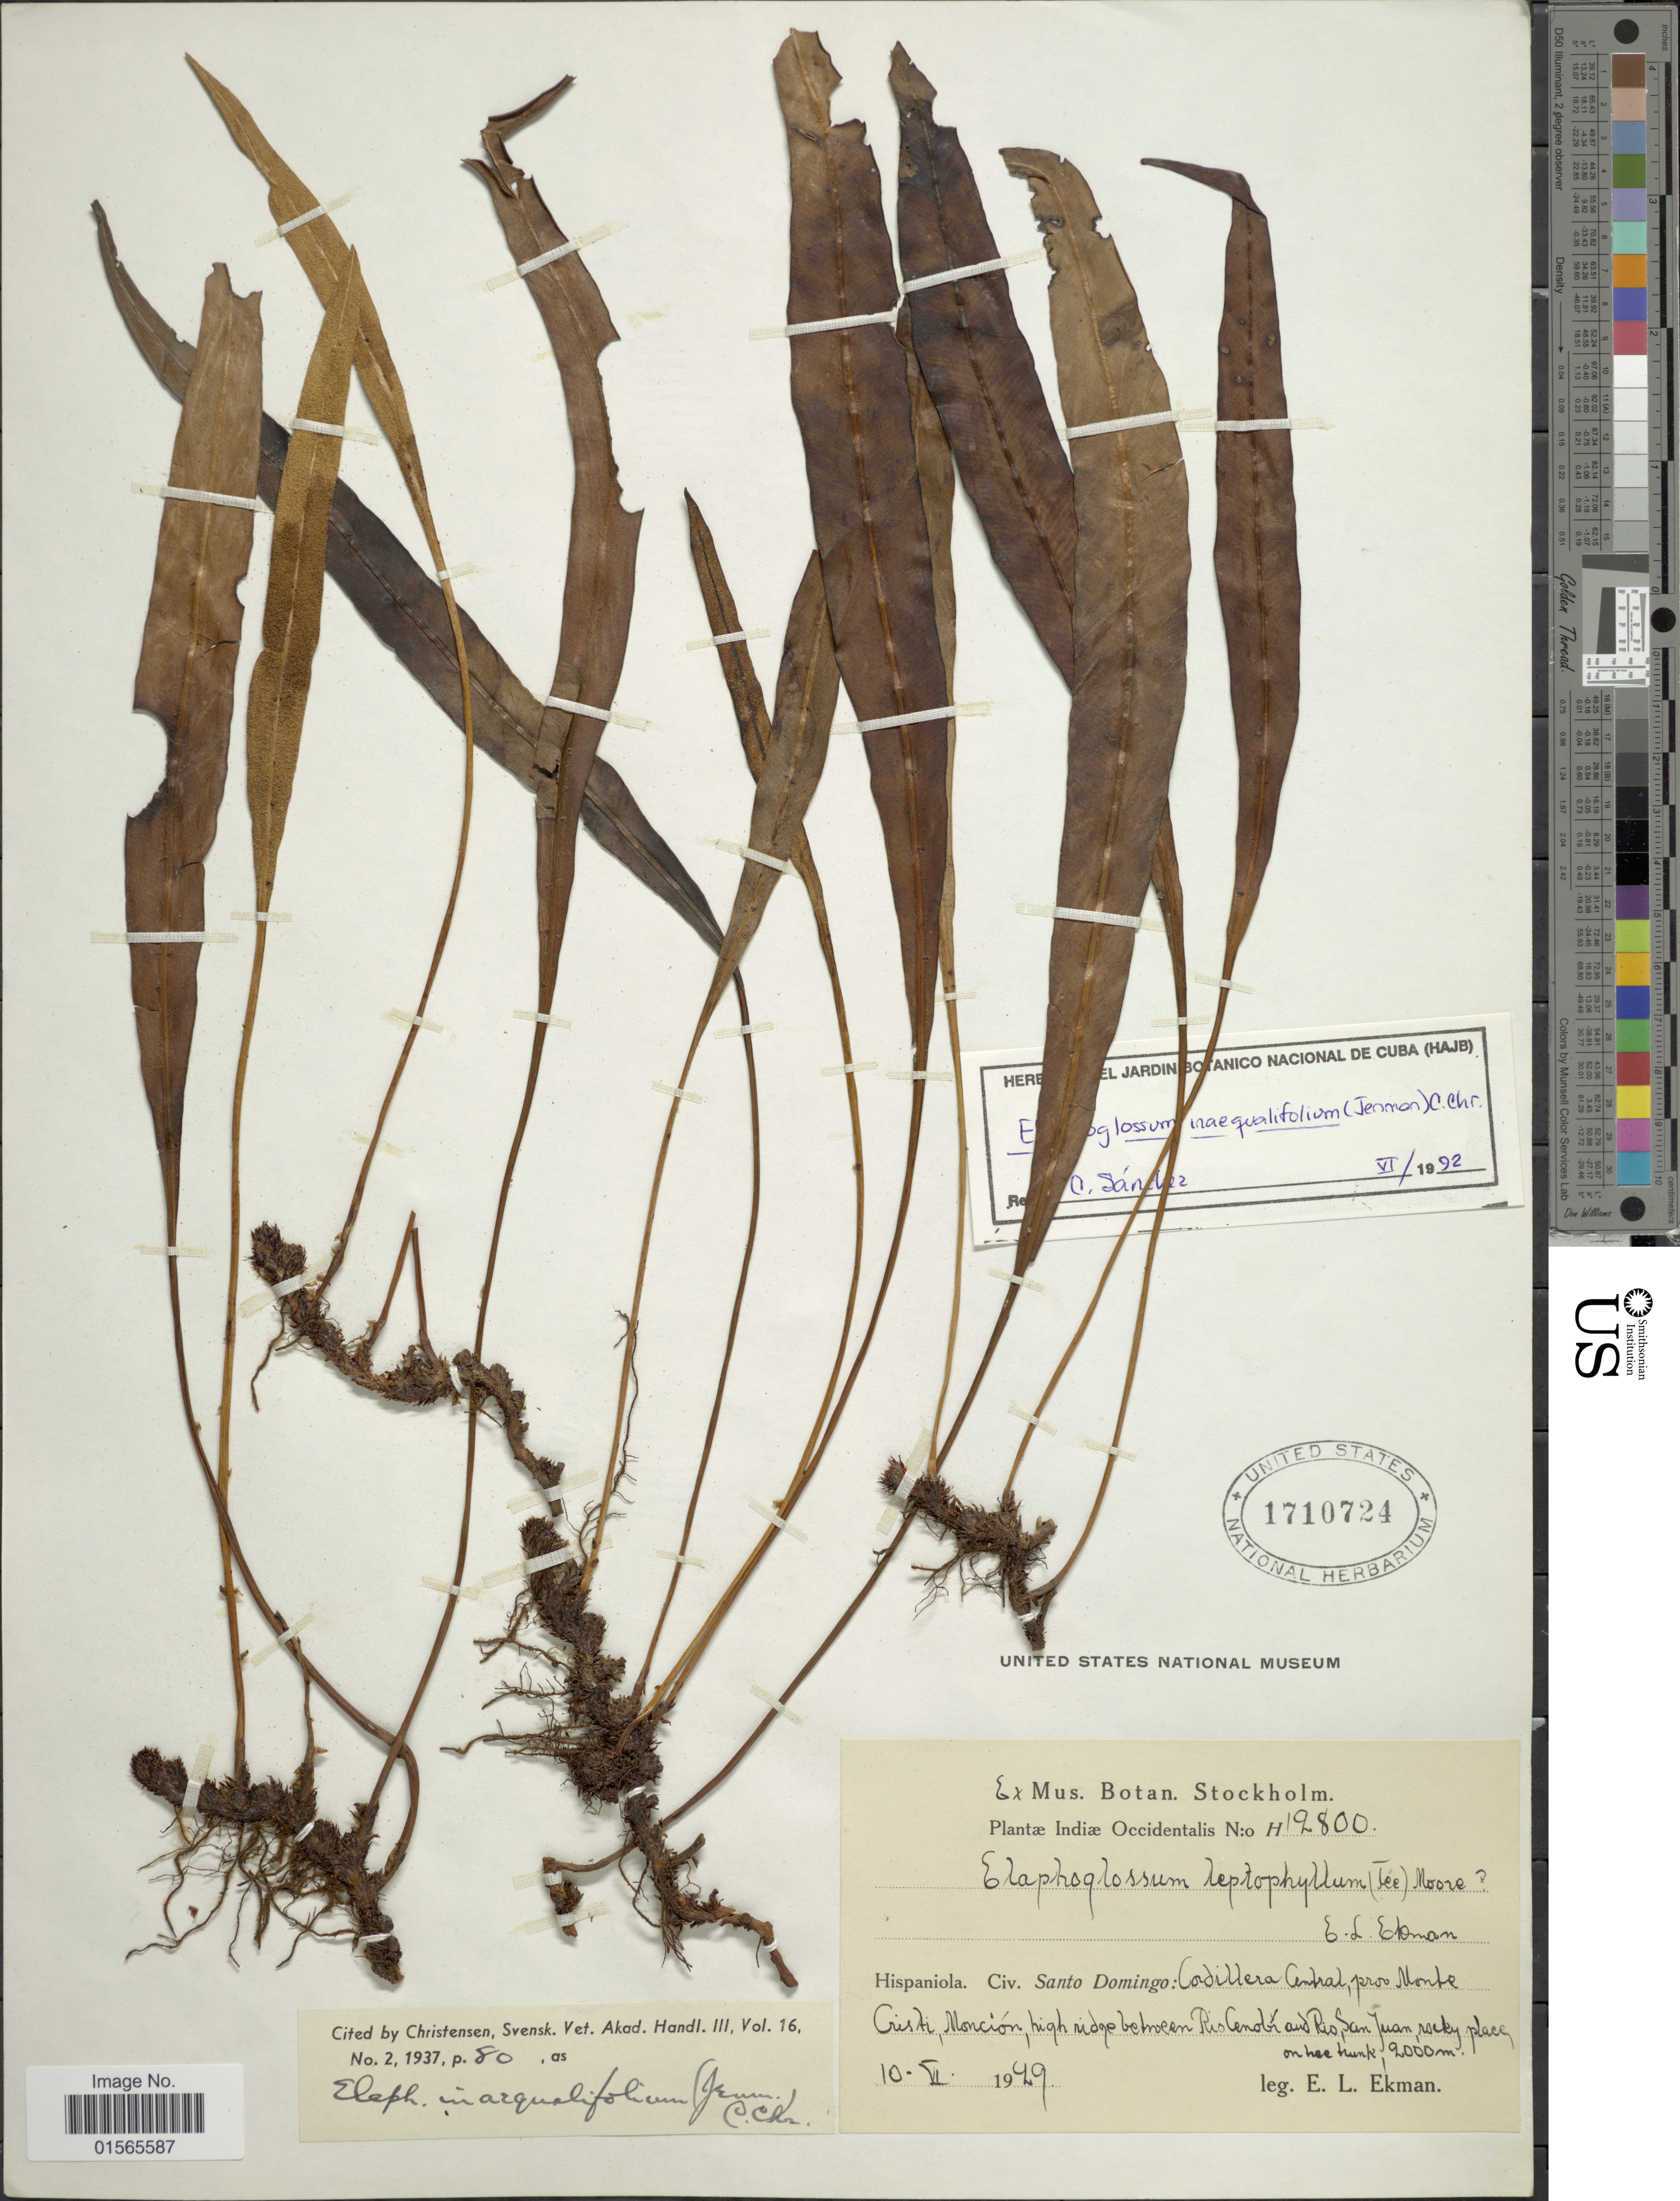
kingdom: Plantae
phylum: Tracheophyta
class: Polypodiopsida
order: Polypodiales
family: Dryopteridaceae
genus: Elaphoglossum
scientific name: Elaphoglossum inaequalifolium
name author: (Jenman) C. Chr.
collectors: E. L. Ekman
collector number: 2800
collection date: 1949-06-10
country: Dominican Republic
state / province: Monte Cristi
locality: Hispaniola. Civ. Santo Domingo: Cordillera Central, prov Monte Cristi, Monción, high ridge between Rio Cenobí and Rio San Juan.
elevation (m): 2000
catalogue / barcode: US 1710724